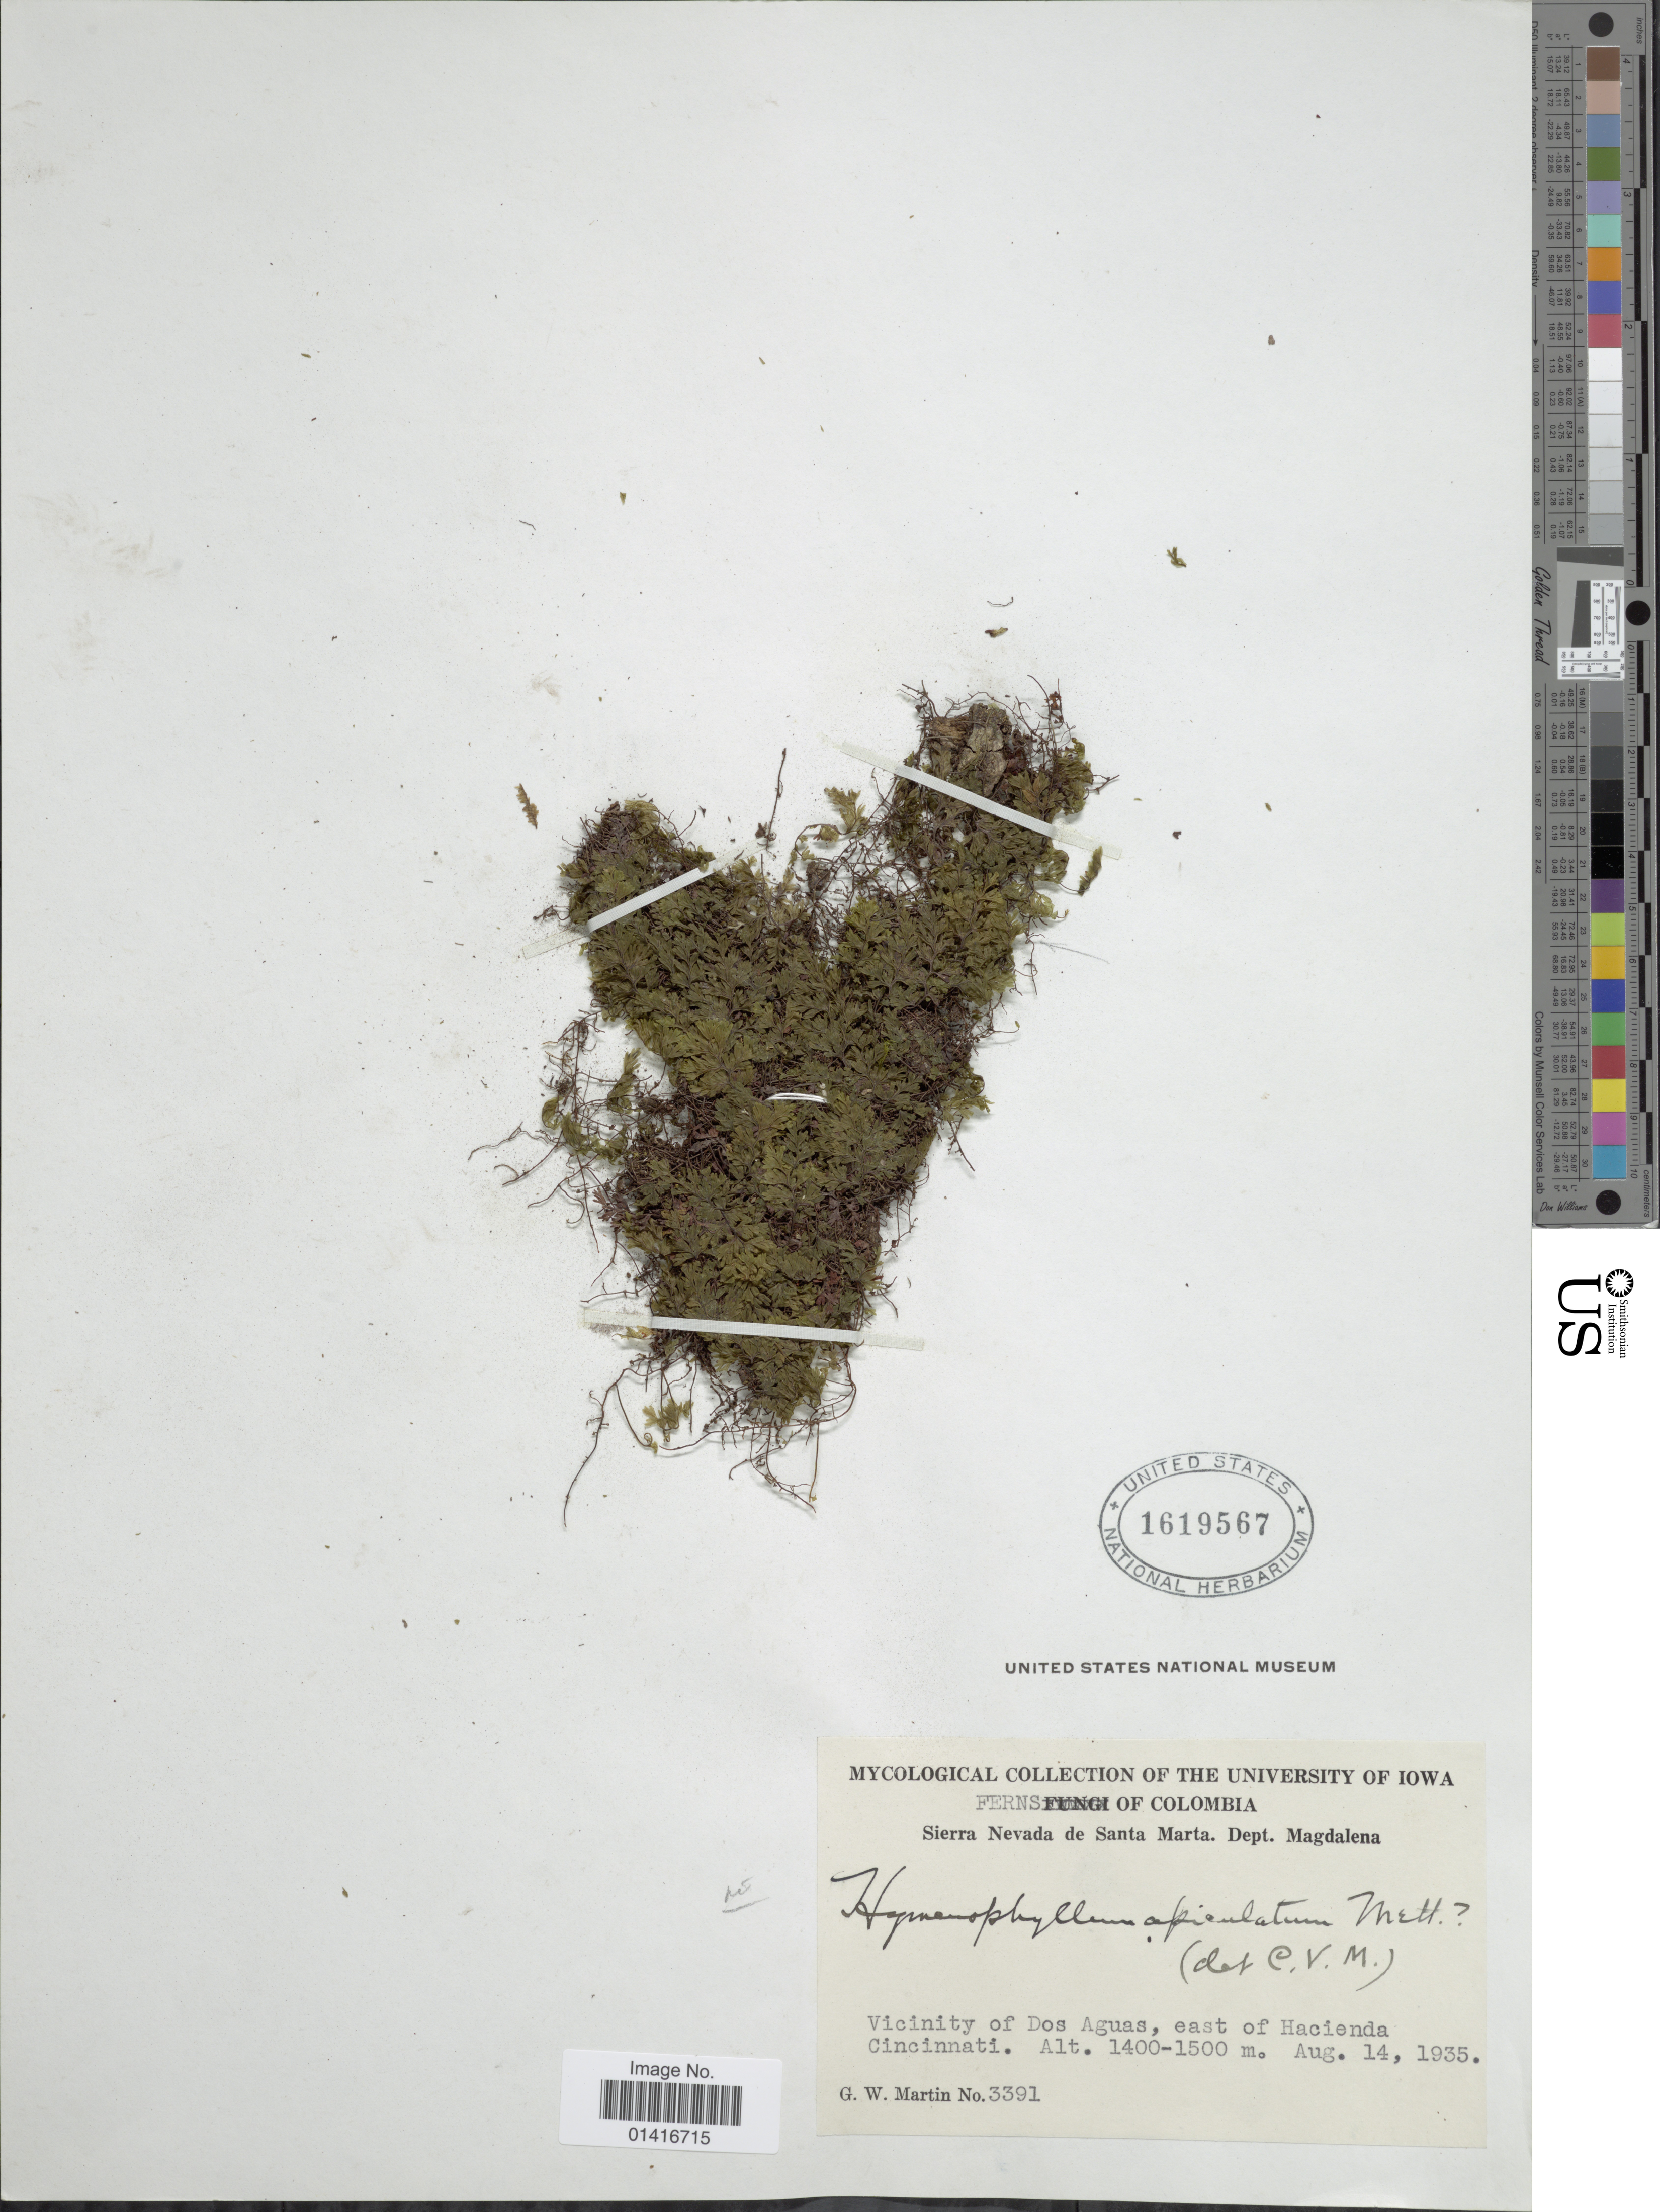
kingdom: Plantae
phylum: Tracheophyta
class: Polypodiopsida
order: Hymenophyllales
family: Hymenophyllaceae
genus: Hymenophyllum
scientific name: Hymenophyllum polyanthos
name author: (Sw.) Sw.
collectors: G. W. Martin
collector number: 3391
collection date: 1935-08-14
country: Colombia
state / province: Magdalena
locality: Sierra Nevada de Santa Marta. Dept. Magdalena. Vicinity of Dos Aguas, east of Hacienda Cincinnati.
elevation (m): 1400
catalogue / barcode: US 1619567